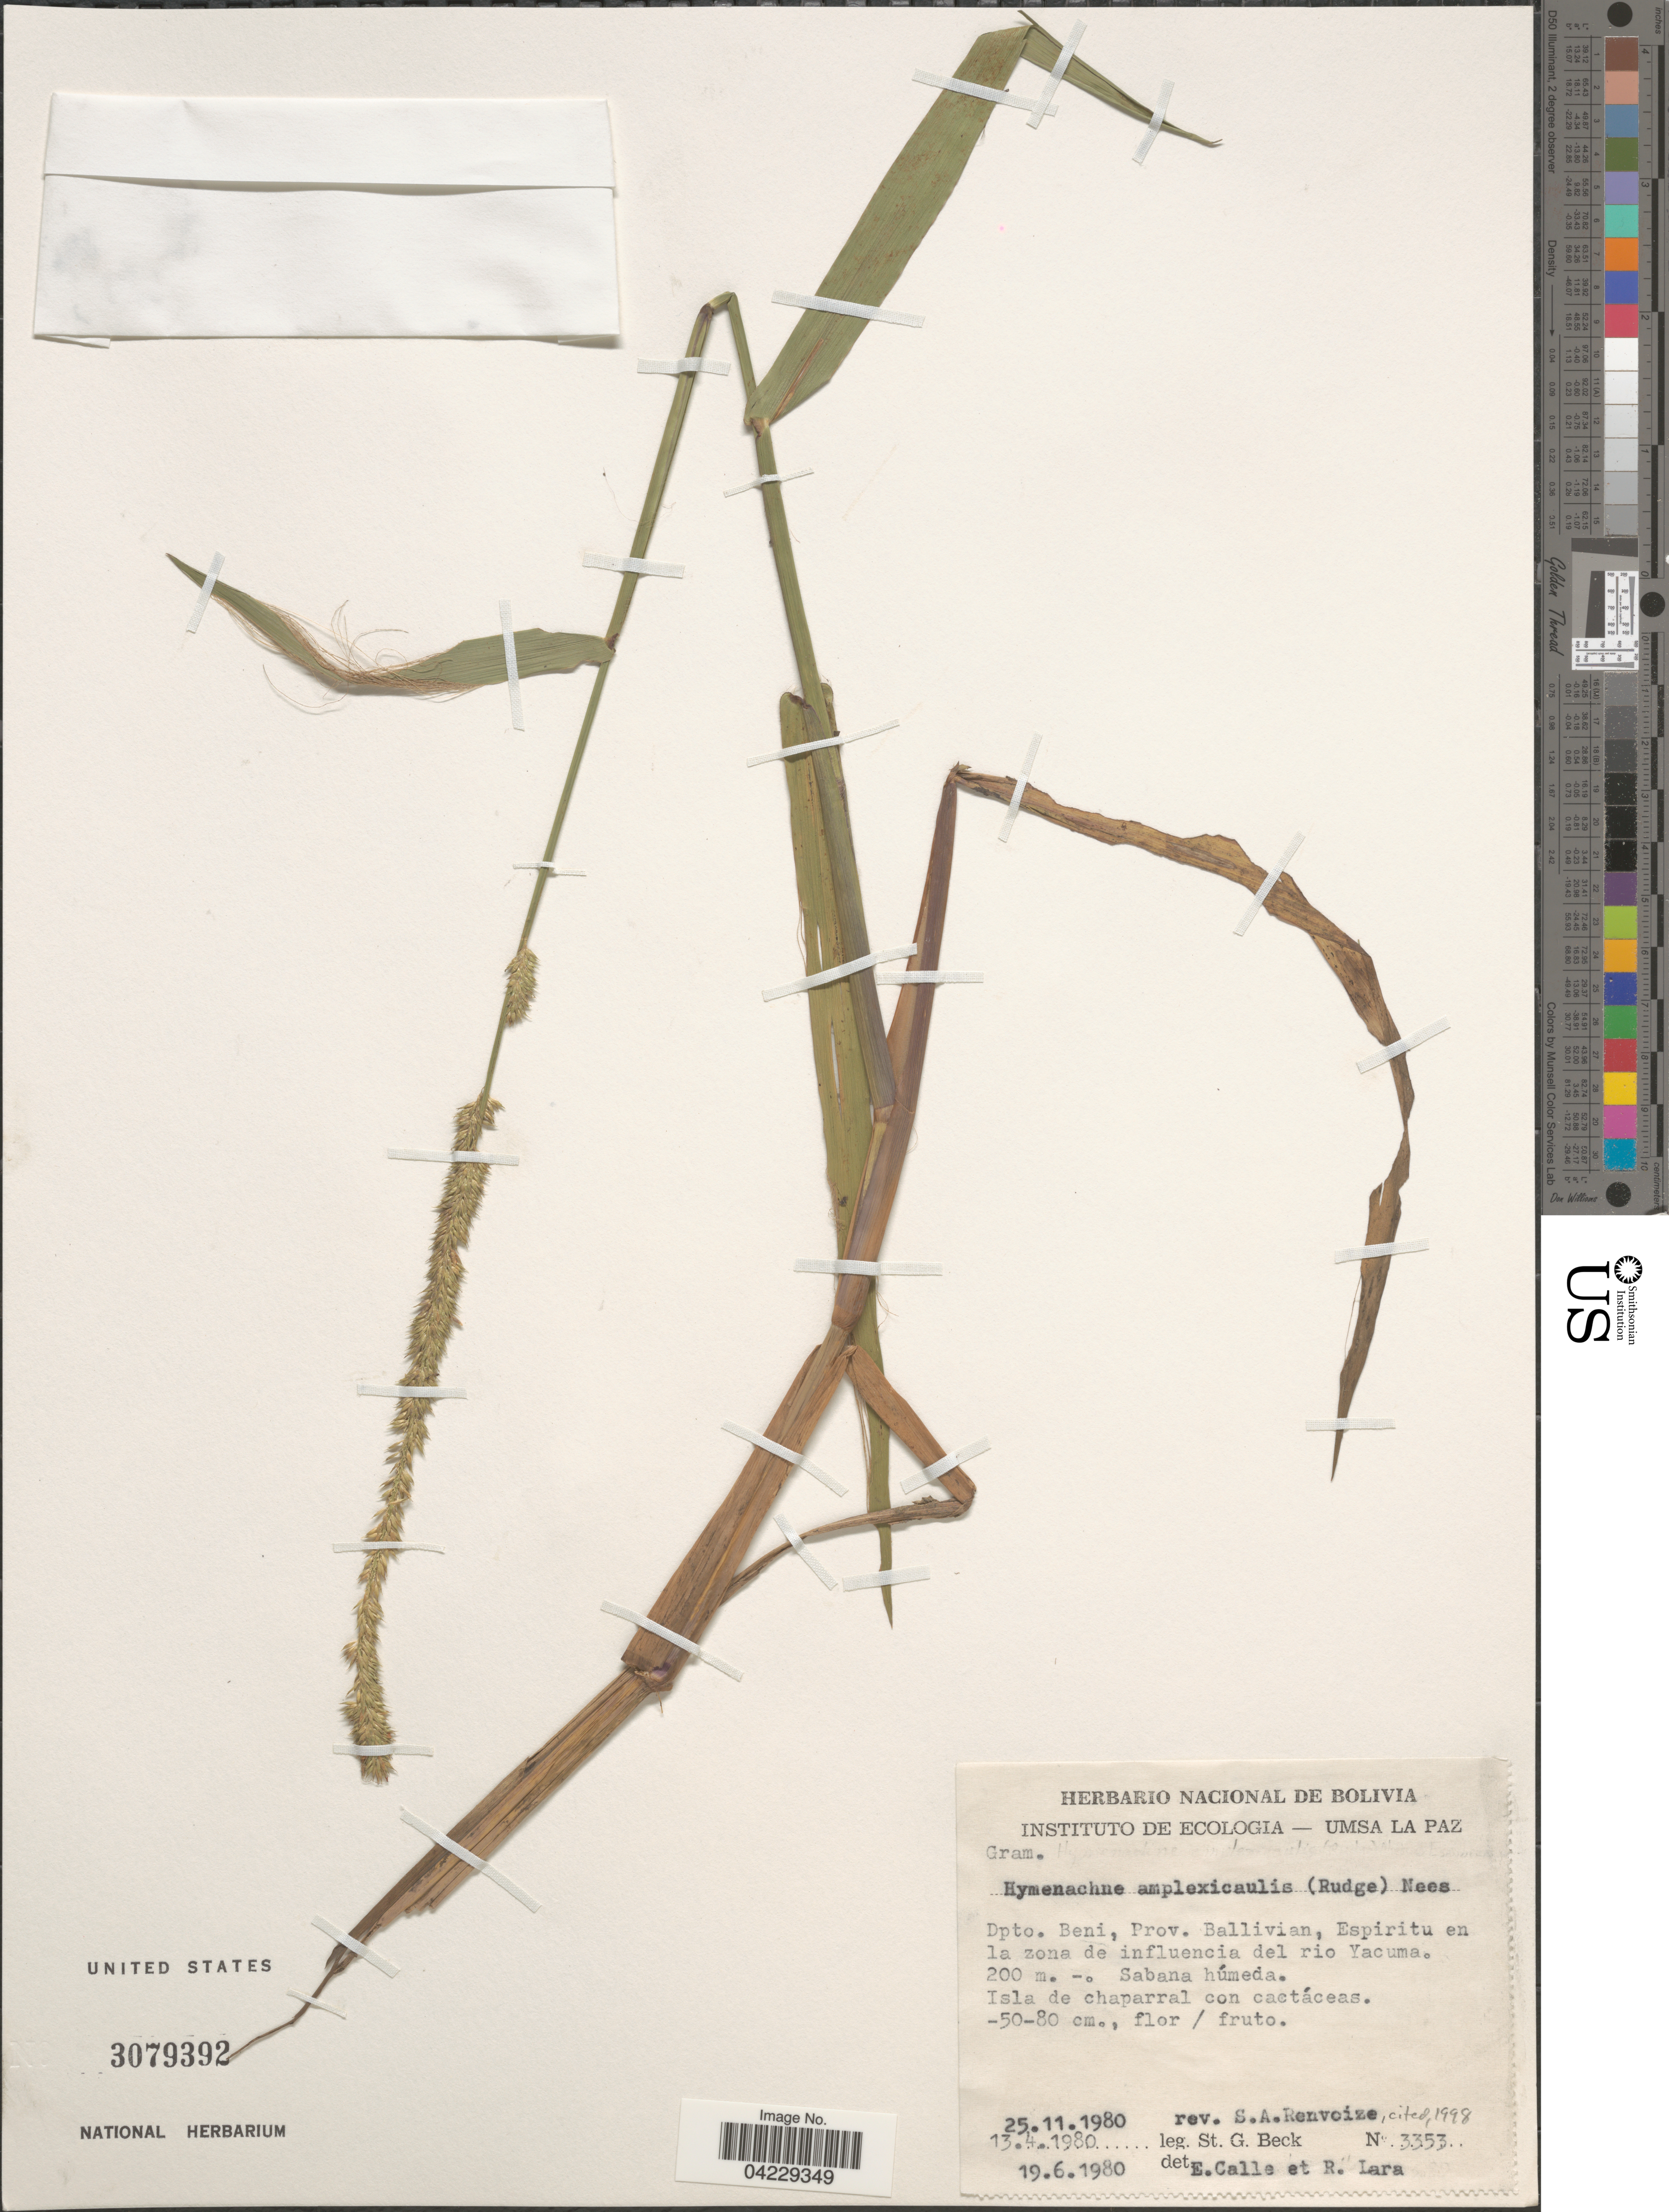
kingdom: Plantae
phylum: Tracheophyta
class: Liliopsida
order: Poales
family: Poaceae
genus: Hymenachne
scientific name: Hymenachne amplexicaulis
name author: (Rudge) Nees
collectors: S. G. Beck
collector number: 3353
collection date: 1980-04-13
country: Bolivia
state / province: Beni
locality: Dpto. Beni, Prov. Ballivian, Espiritu en la zona de influencia del rio Yacuma.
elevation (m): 200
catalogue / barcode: US 3079392